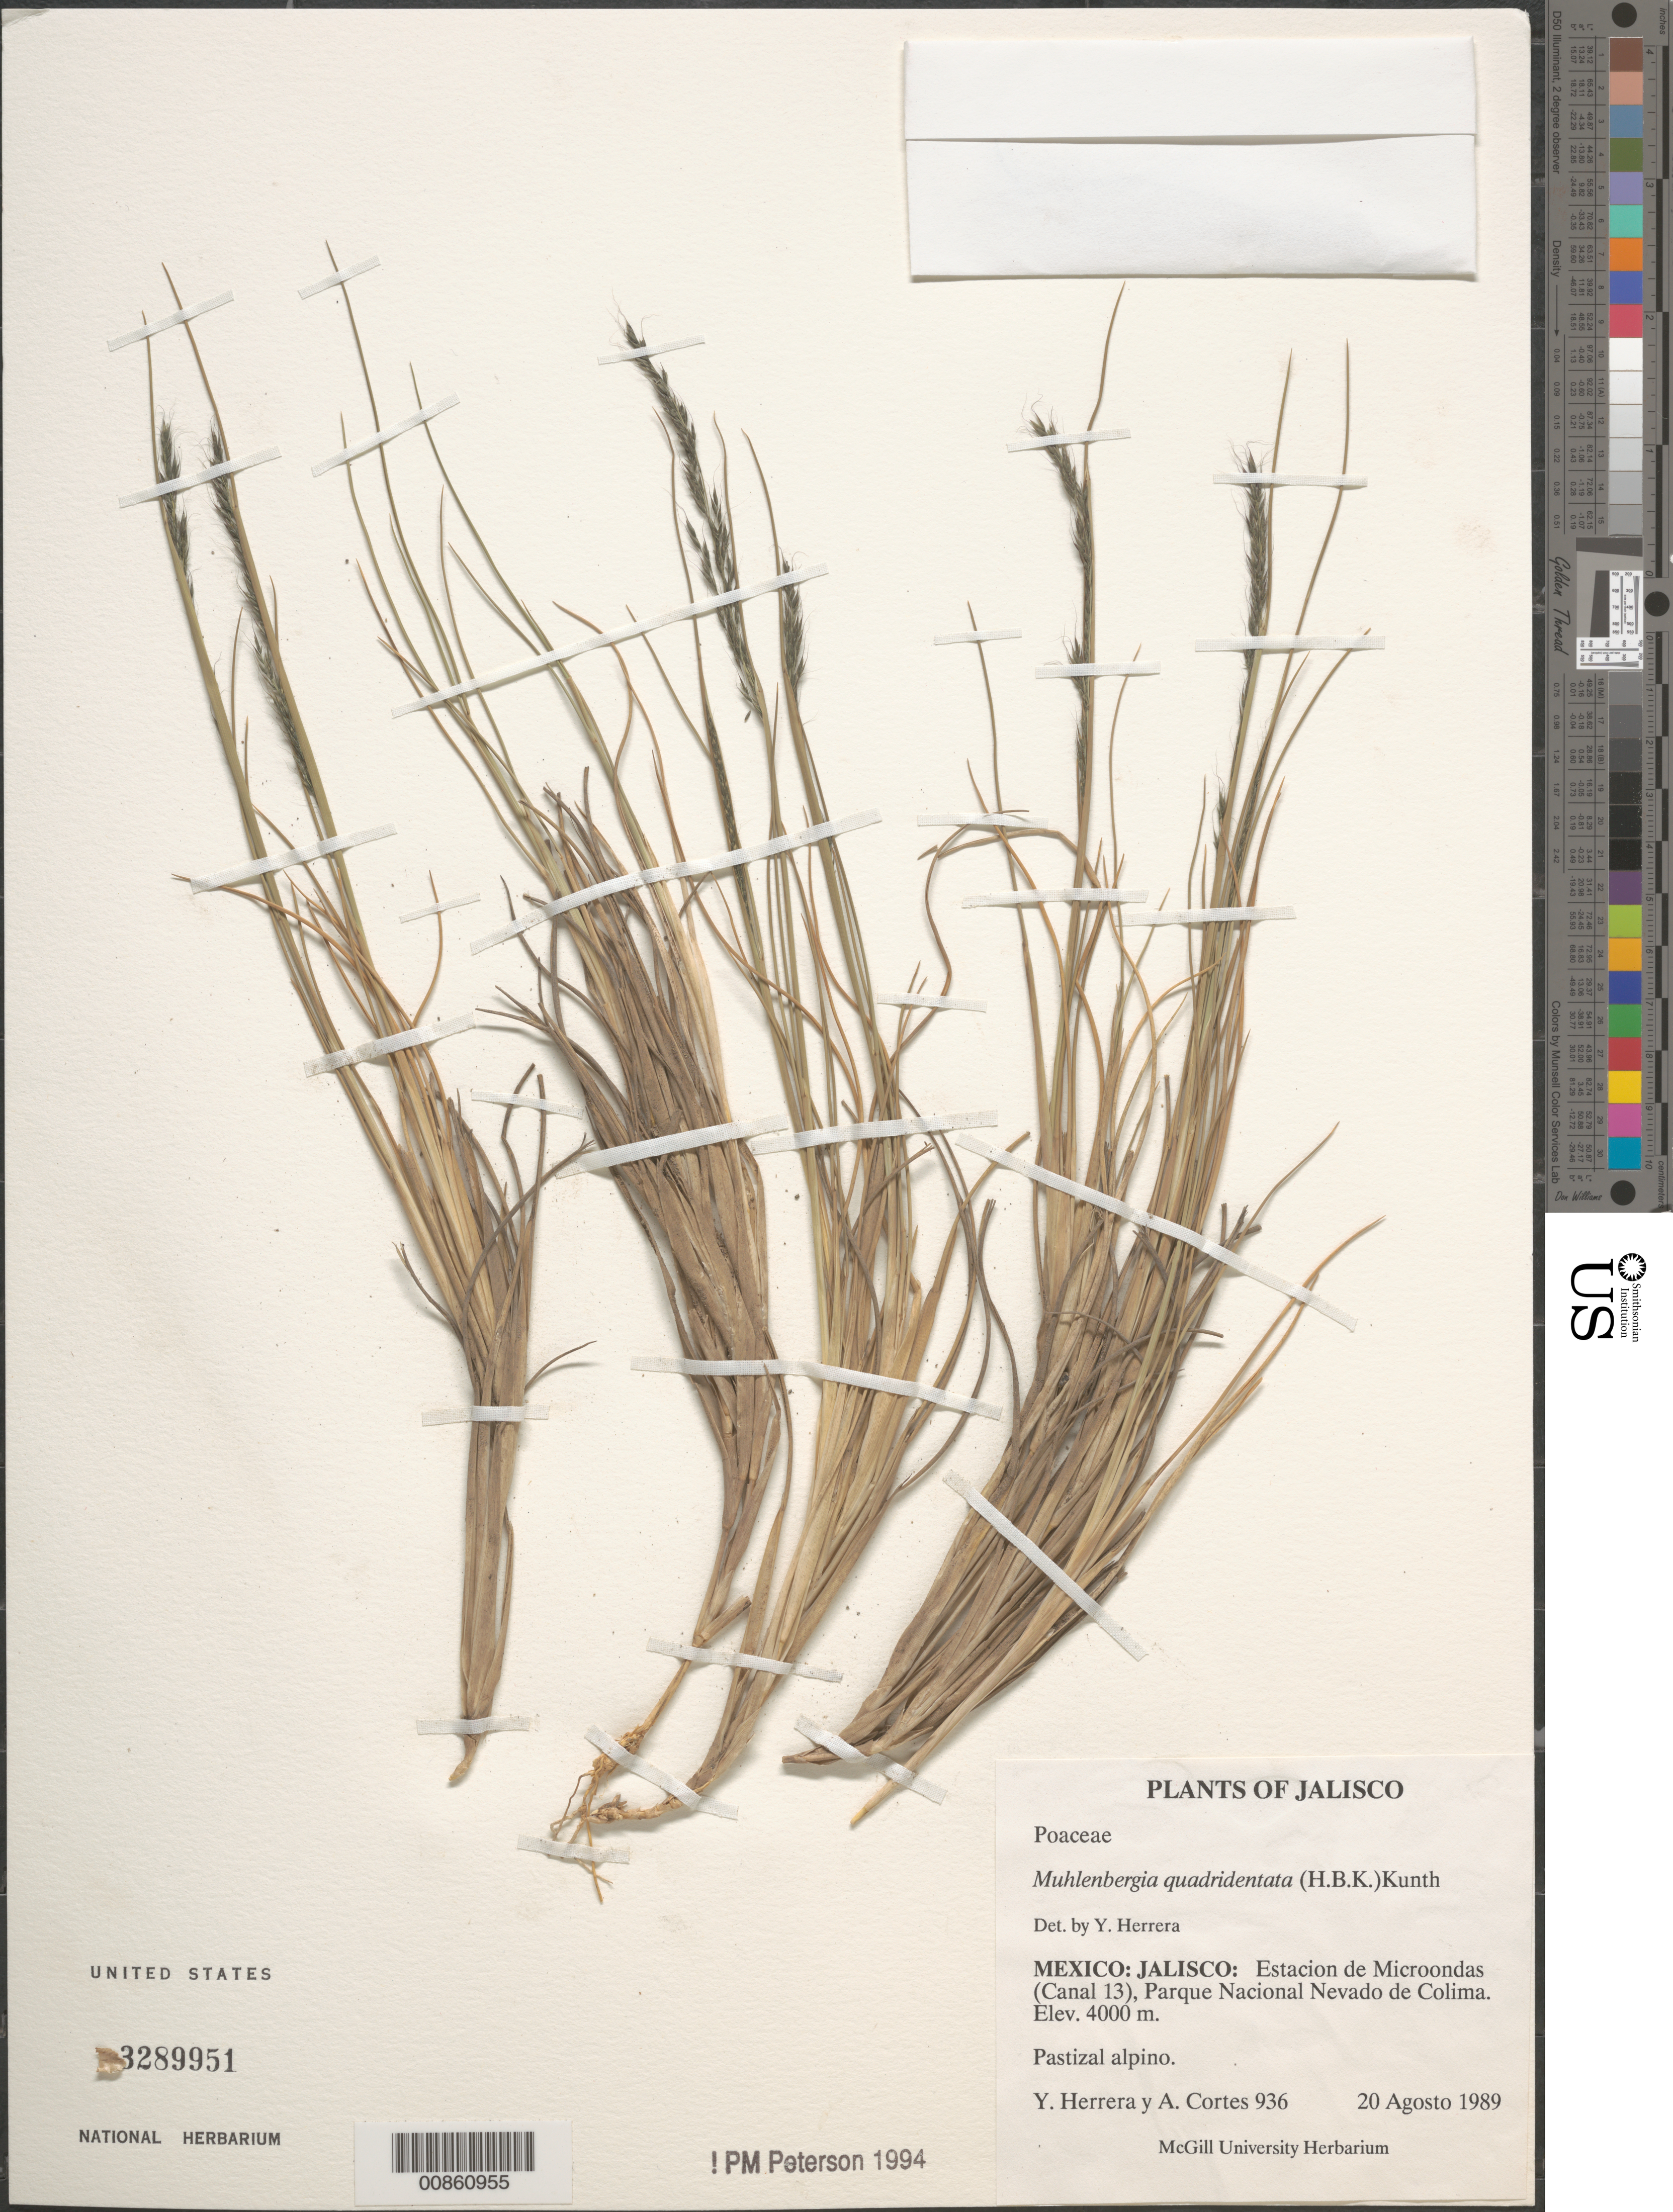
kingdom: Plantae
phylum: Tracheophyta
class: Liliopsida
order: Poales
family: Poaceae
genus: Muhlenbergia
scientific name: Muhlenbergia purpusii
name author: Mez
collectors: Y. Herrera Arrieta & A. Cortès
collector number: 936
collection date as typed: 20 Aug 1989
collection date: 1989-08-20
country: Mexico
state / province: Jalisco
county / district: Zapotitlán de Vadillo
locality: Parque Nacional Nevado de Colima, mpio. Zapotitlán de Vadillo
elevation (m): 3650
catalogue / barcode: US 3289951